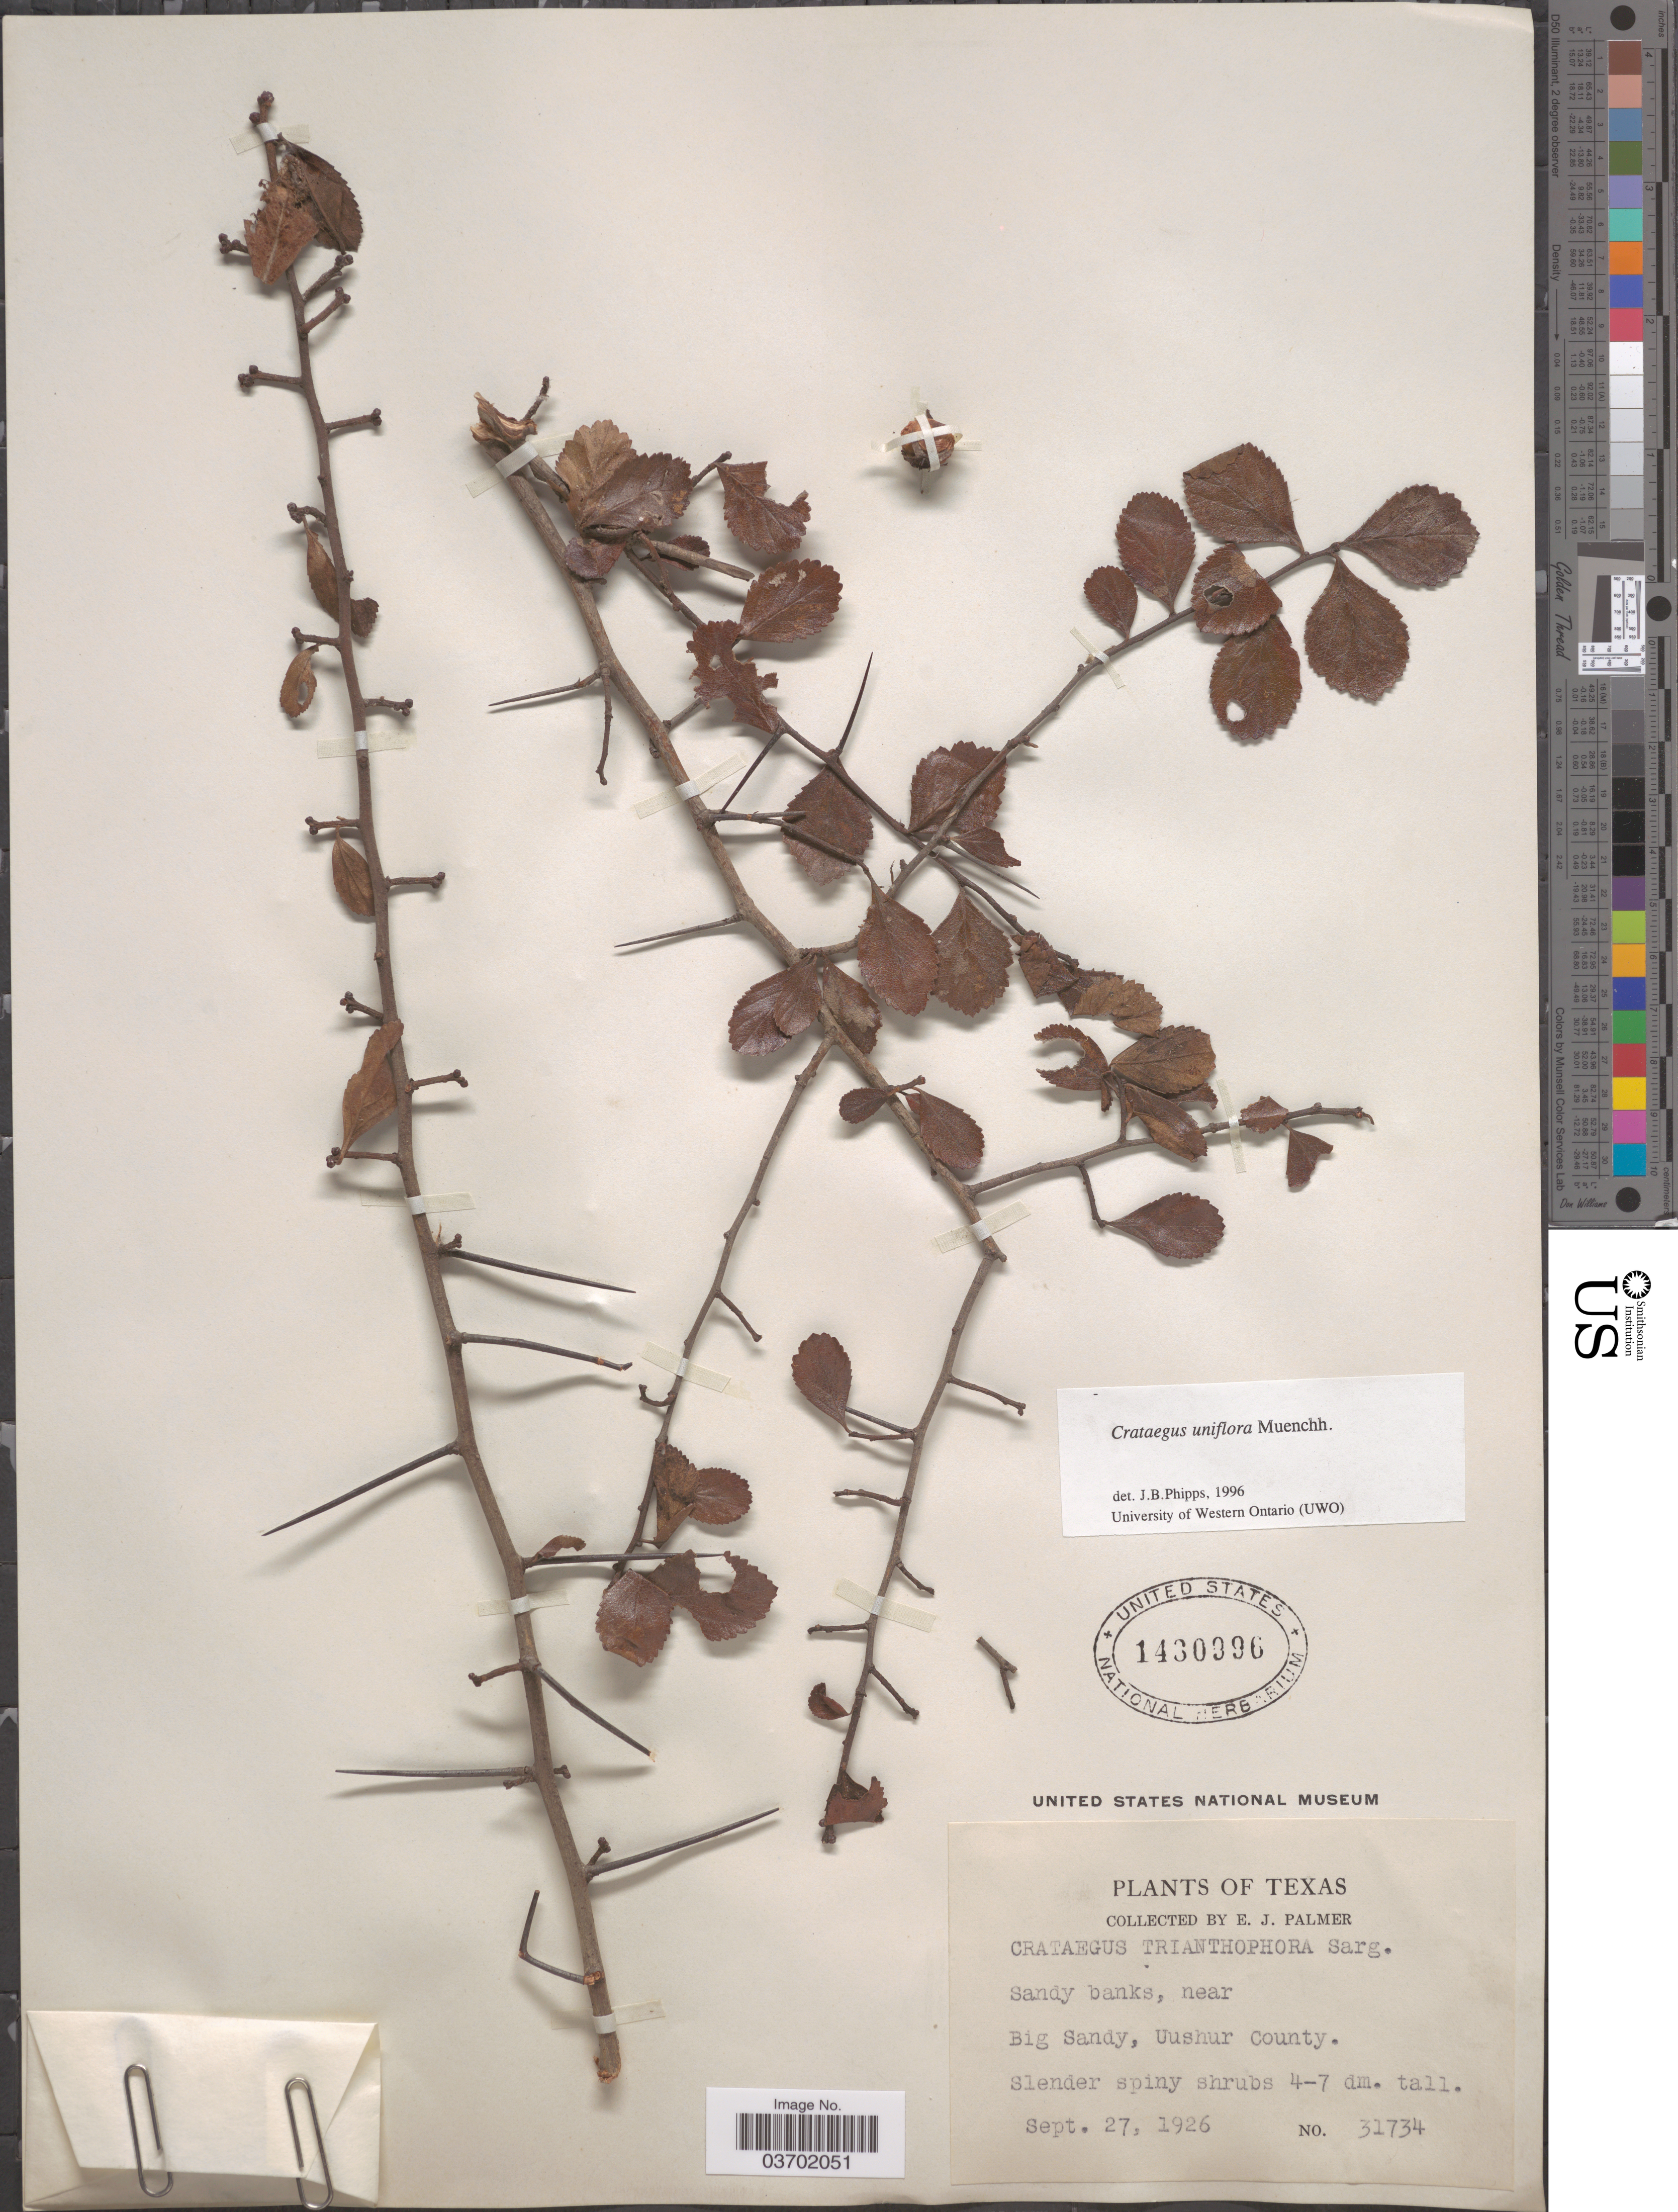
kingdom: Plantae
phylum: Tracheophyta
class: Magnoliopsida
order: Rosales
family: Rosaceae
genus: Crataegus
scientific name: Crataegus uniflora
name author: Münchh.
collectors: E. J. Palmer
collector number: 31734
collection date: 1926-09-27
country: United States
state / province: Texas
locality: Near Big Sandy, Uushur County.